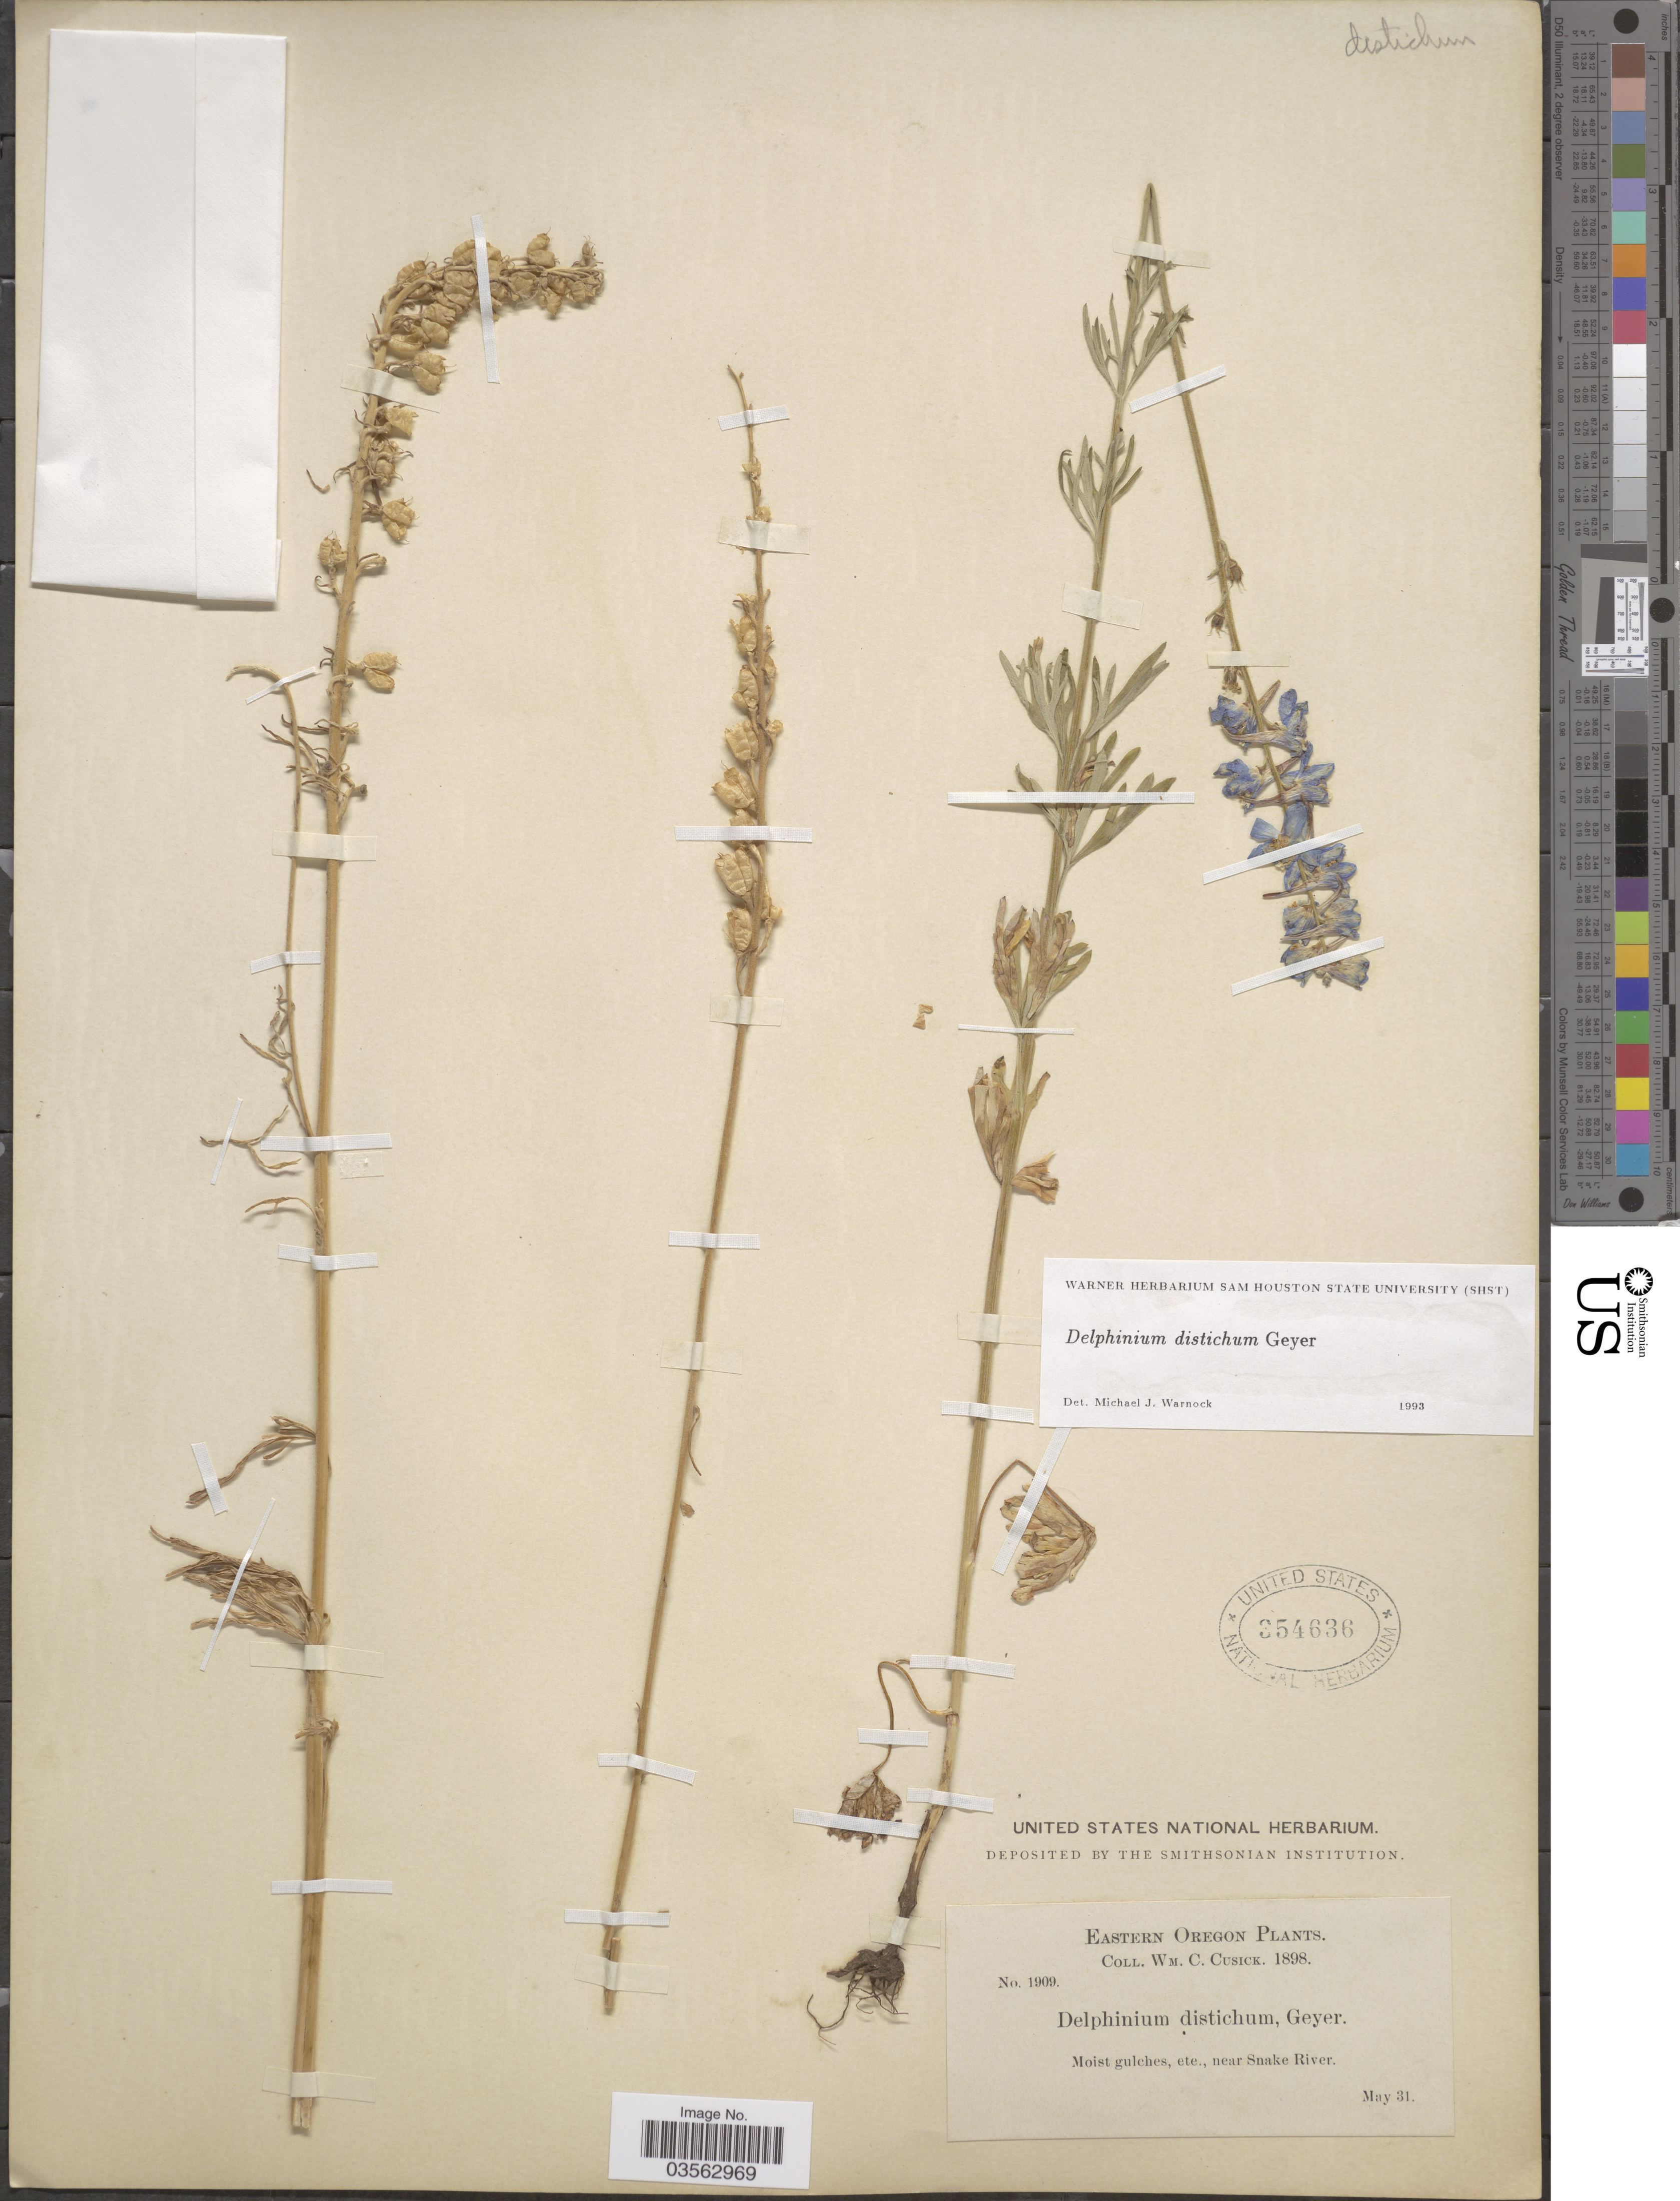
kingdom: Plantae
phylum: Tracheophyta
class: Magnoliopsida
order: Ranunculales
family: Ranunculaceae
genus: Delphinium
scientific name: Delphinium distichum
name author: Geyer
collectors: W. C. Cusick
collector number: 1909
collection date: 1898-05-31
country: United States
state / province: Oregon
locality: Eastern Oregon. Near Snake River.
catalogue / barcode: US 354636